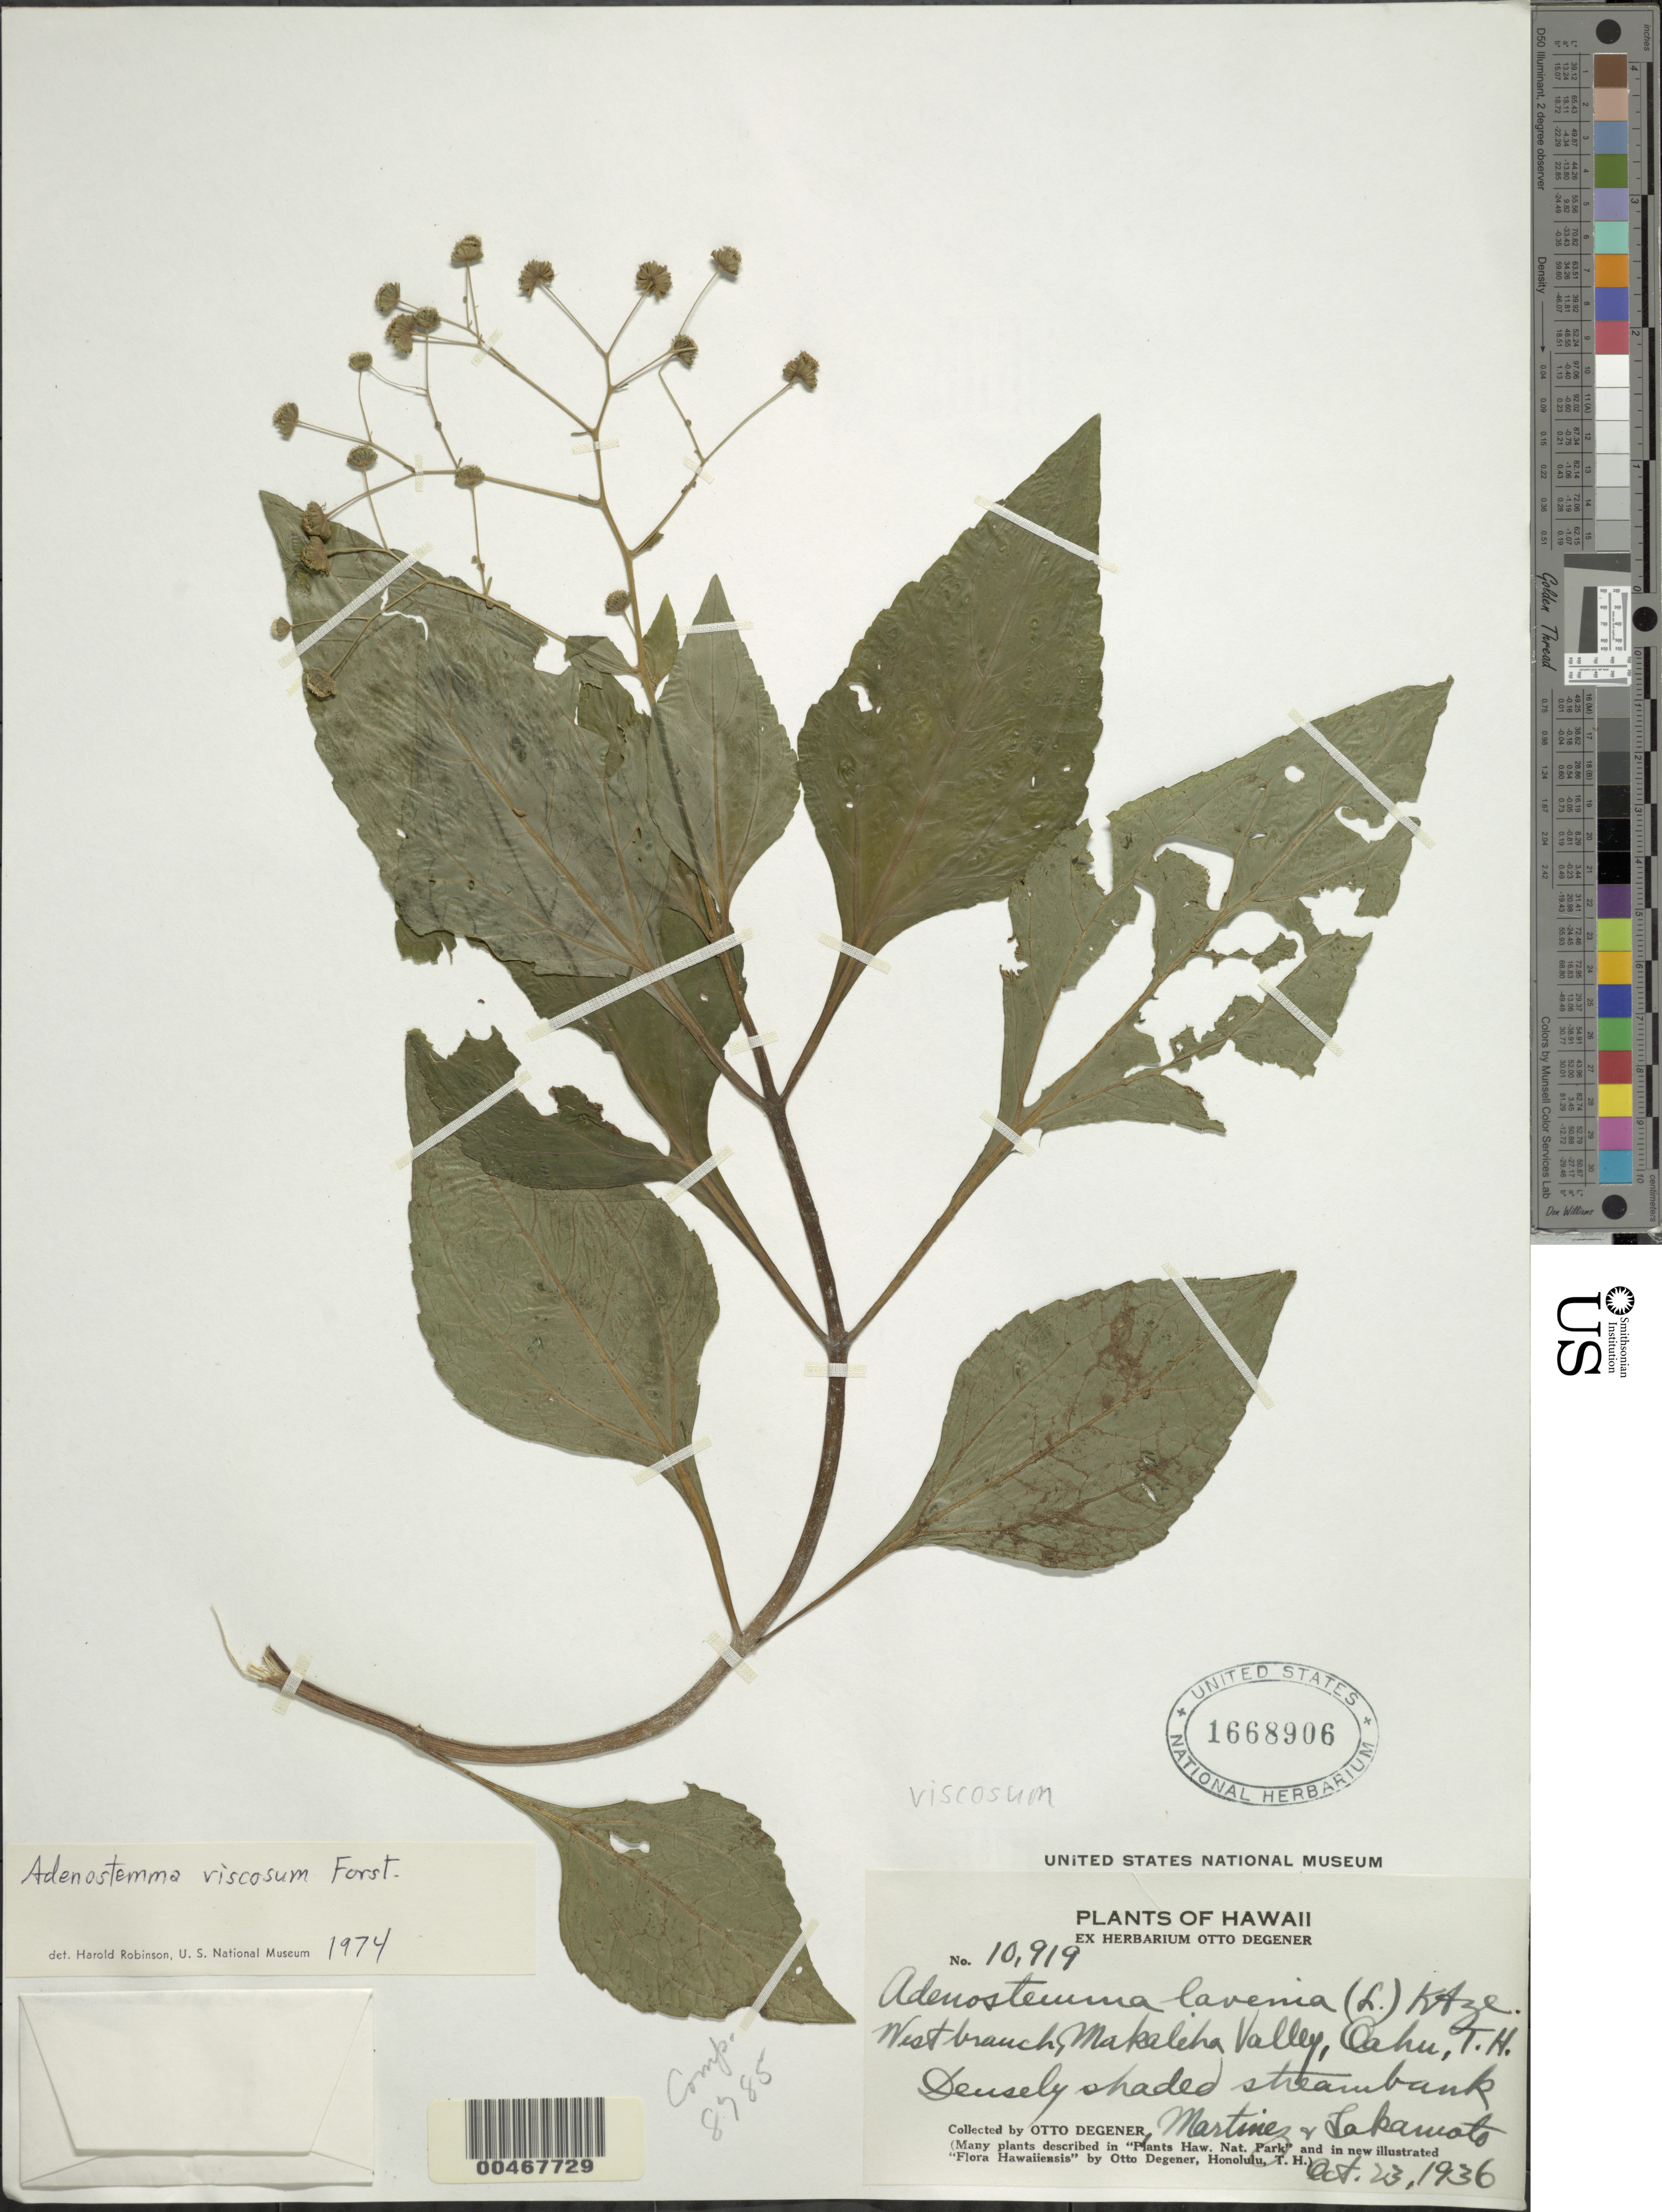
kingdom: Plantae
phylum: Tracheophyta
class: Magnoliopsida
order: Asterales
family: Asteraceae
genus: Adenostemma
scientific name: Adenostemma viscosum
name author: J.R. Forst. & G. Forst.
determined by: Robinson, Harold E., (US)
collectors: O. Degener, -- Martinez & -. Takamoto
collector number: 10919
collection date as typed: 23 Oct 1936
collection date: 1936-10-23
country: United States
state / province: Hawaii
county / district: Honolulu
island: Oahu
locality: W branch, Makeleha Valley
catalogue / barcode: US 1668906